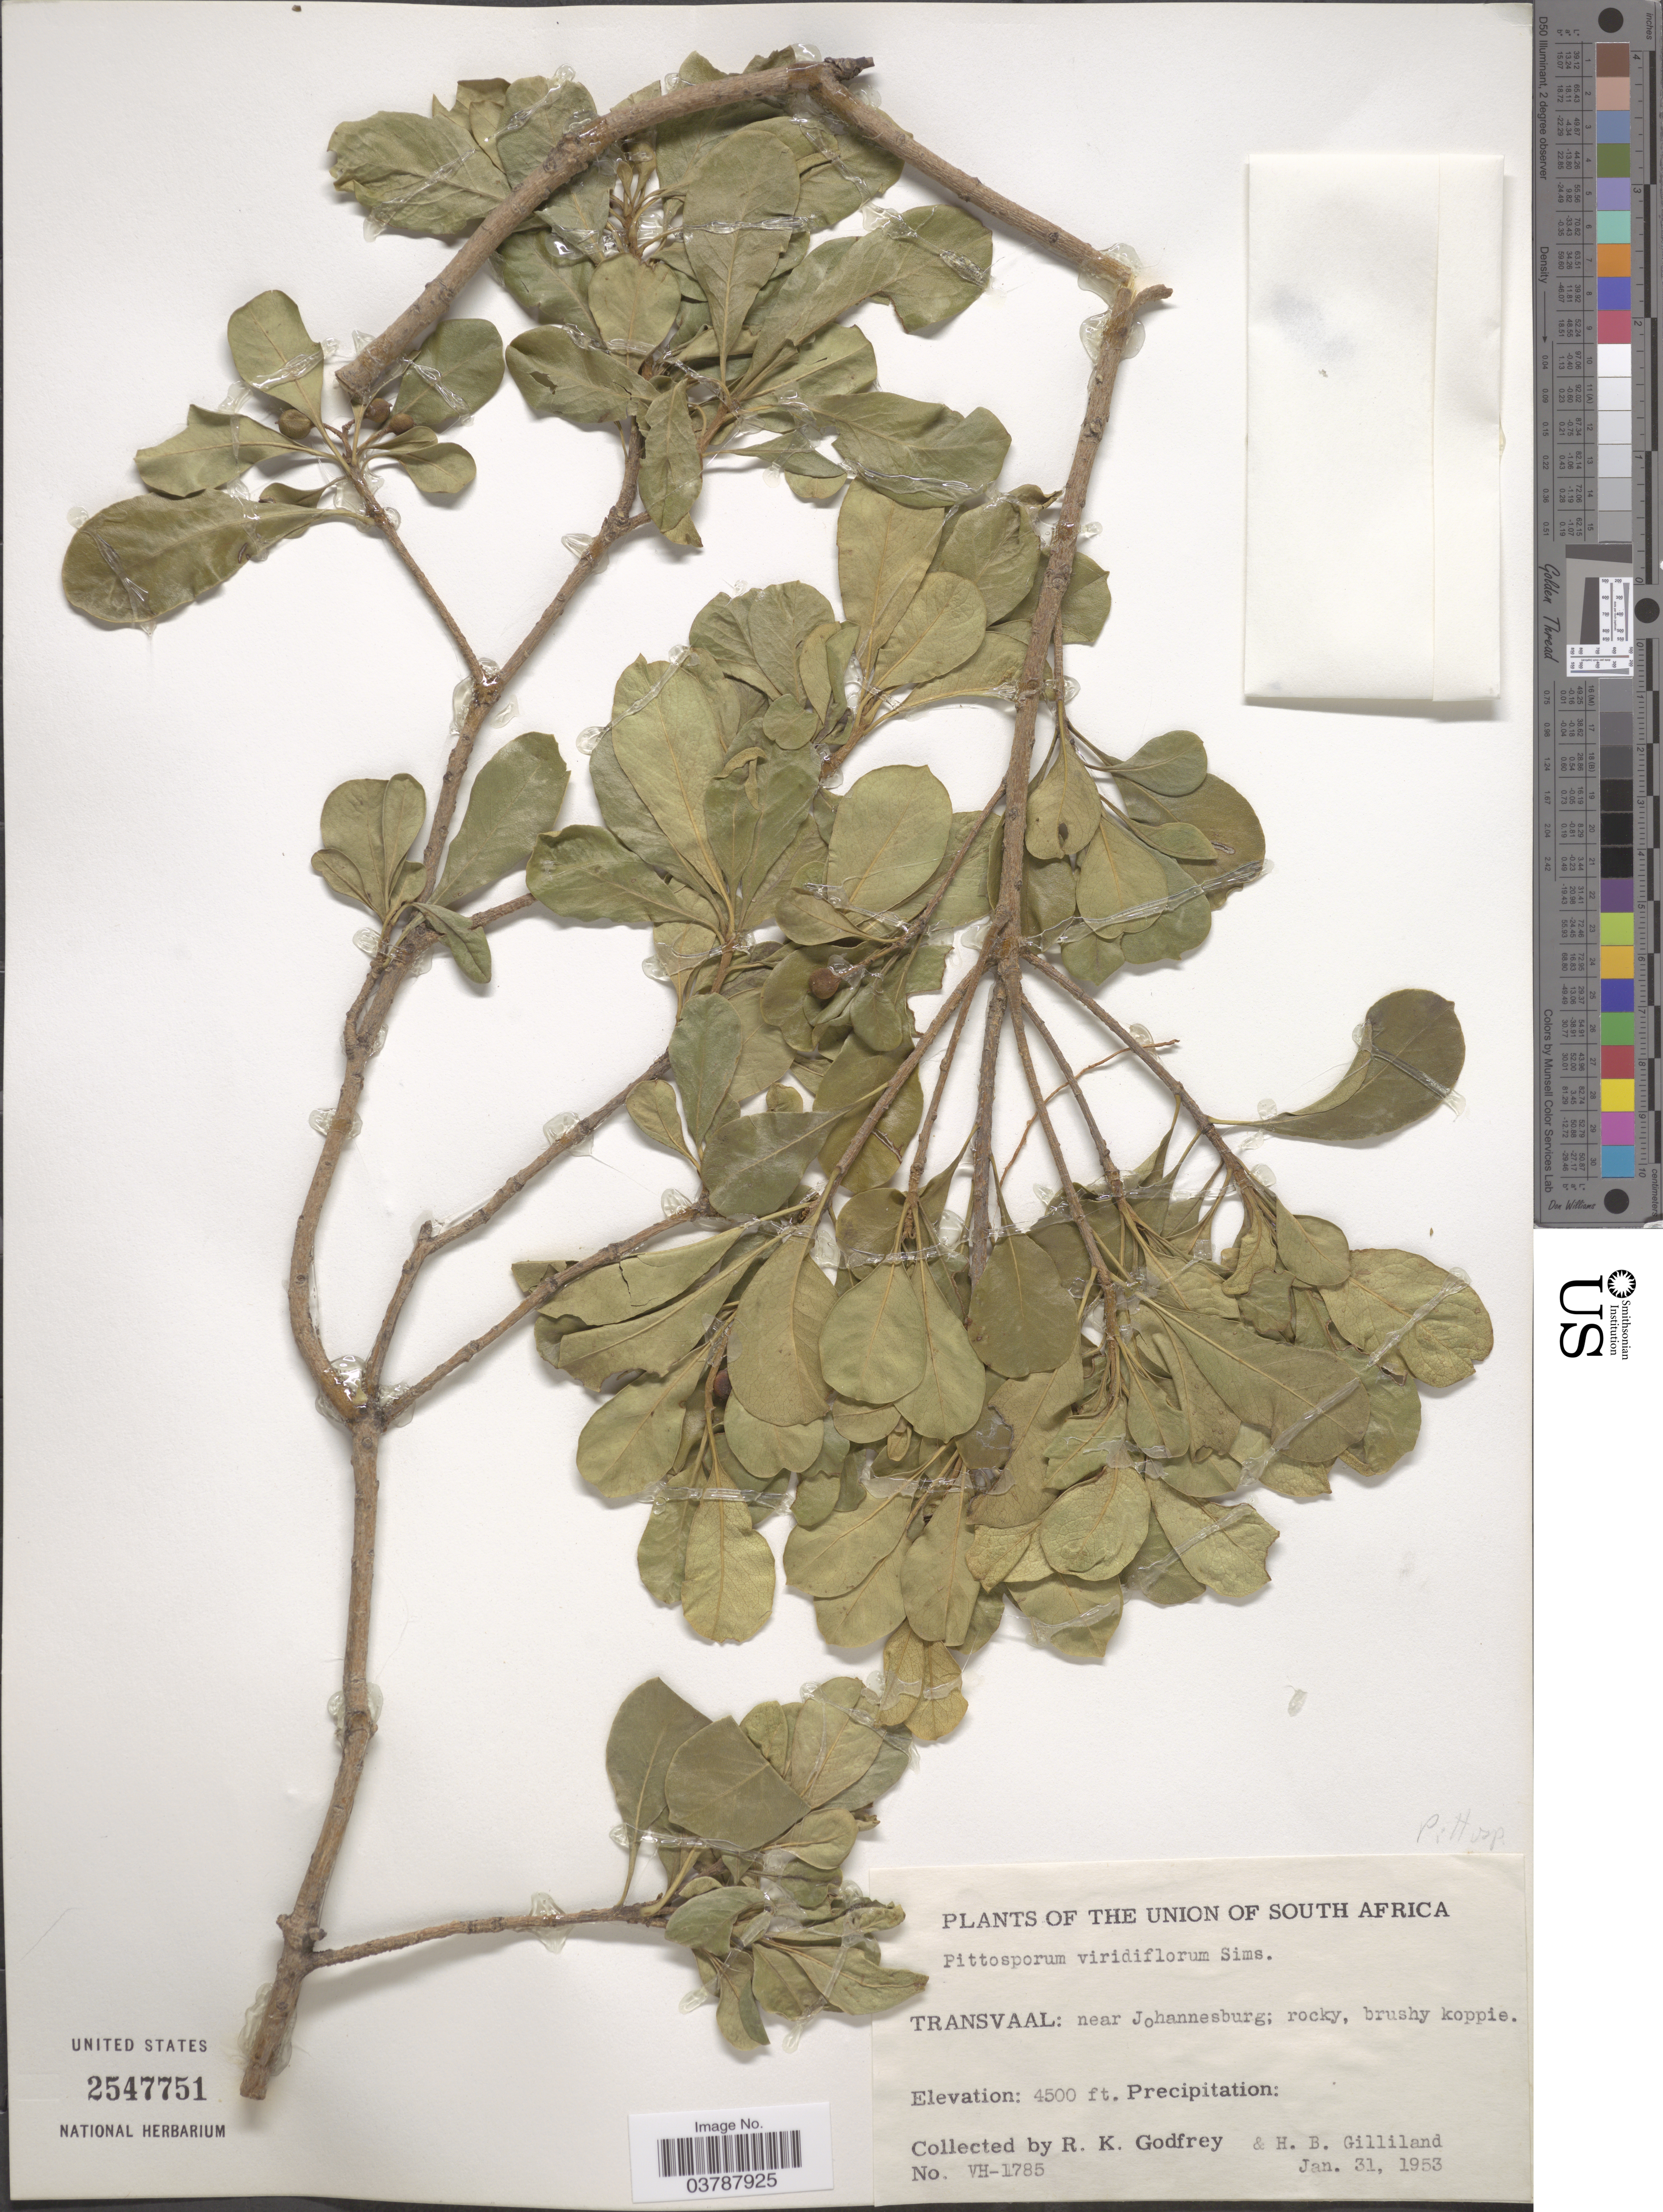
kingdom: Plantae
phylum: Tracheophyta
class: Magnoliopsida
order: Apiales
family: Pittosporaceae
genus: Pittosporum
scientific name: Pittosporum viridiflorum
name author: Sims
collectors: R. K. Godfrey & H. Gilliland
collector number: VH-1785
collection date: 1953-01-31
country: South Africa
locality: The Union of South Africa. Transvaal: near Johannesburg.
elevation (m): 1372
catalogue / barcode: US 2547751